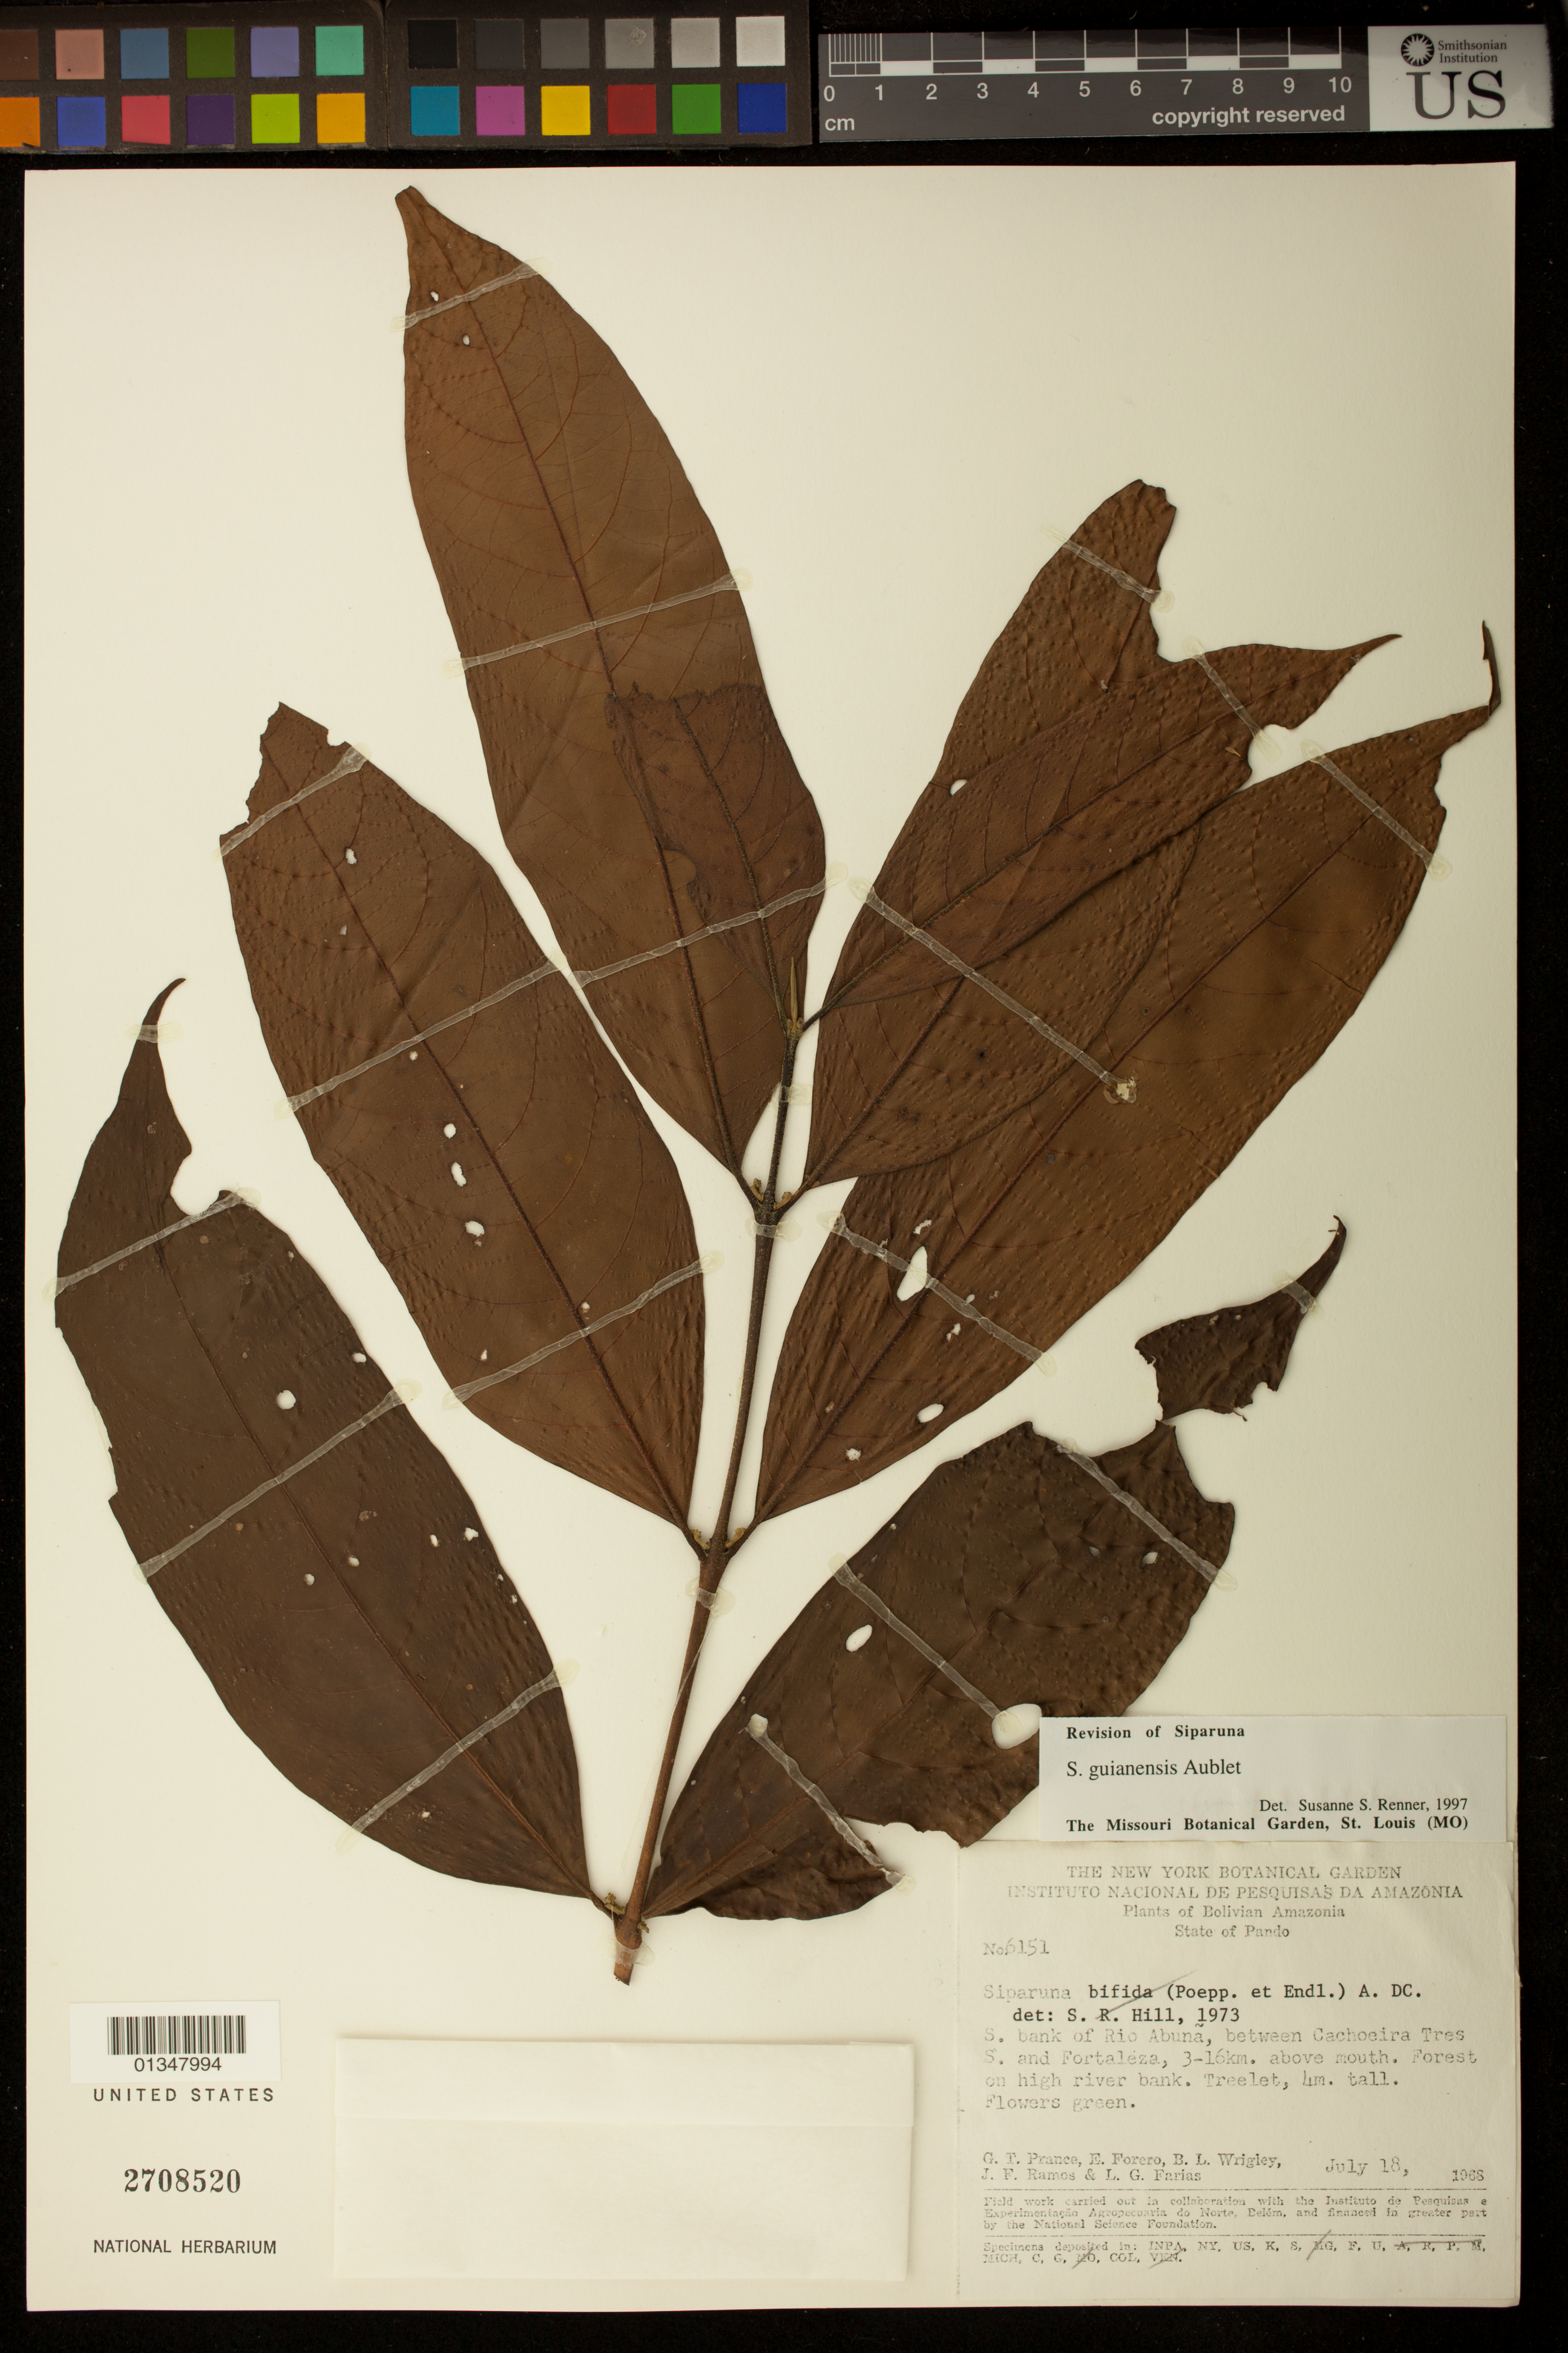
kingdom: Plantae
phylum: Tracheophyta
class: Magnoliopsida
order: Laurales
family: Siparunaceae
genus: Siparuna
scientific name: Siparuna guianensis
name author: Aubl.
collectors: G. T. Prance, E. Forero, B. L. Wrigley, J. F. Ramos & L. G. Farias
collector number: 6151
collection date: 1968-07-18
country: Bolivia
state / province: Pando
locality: S bank of Rio Abunã, between Cachoeira Tres S and Fortaleza, 3/16 Km above mouth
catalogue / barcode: US 2708520